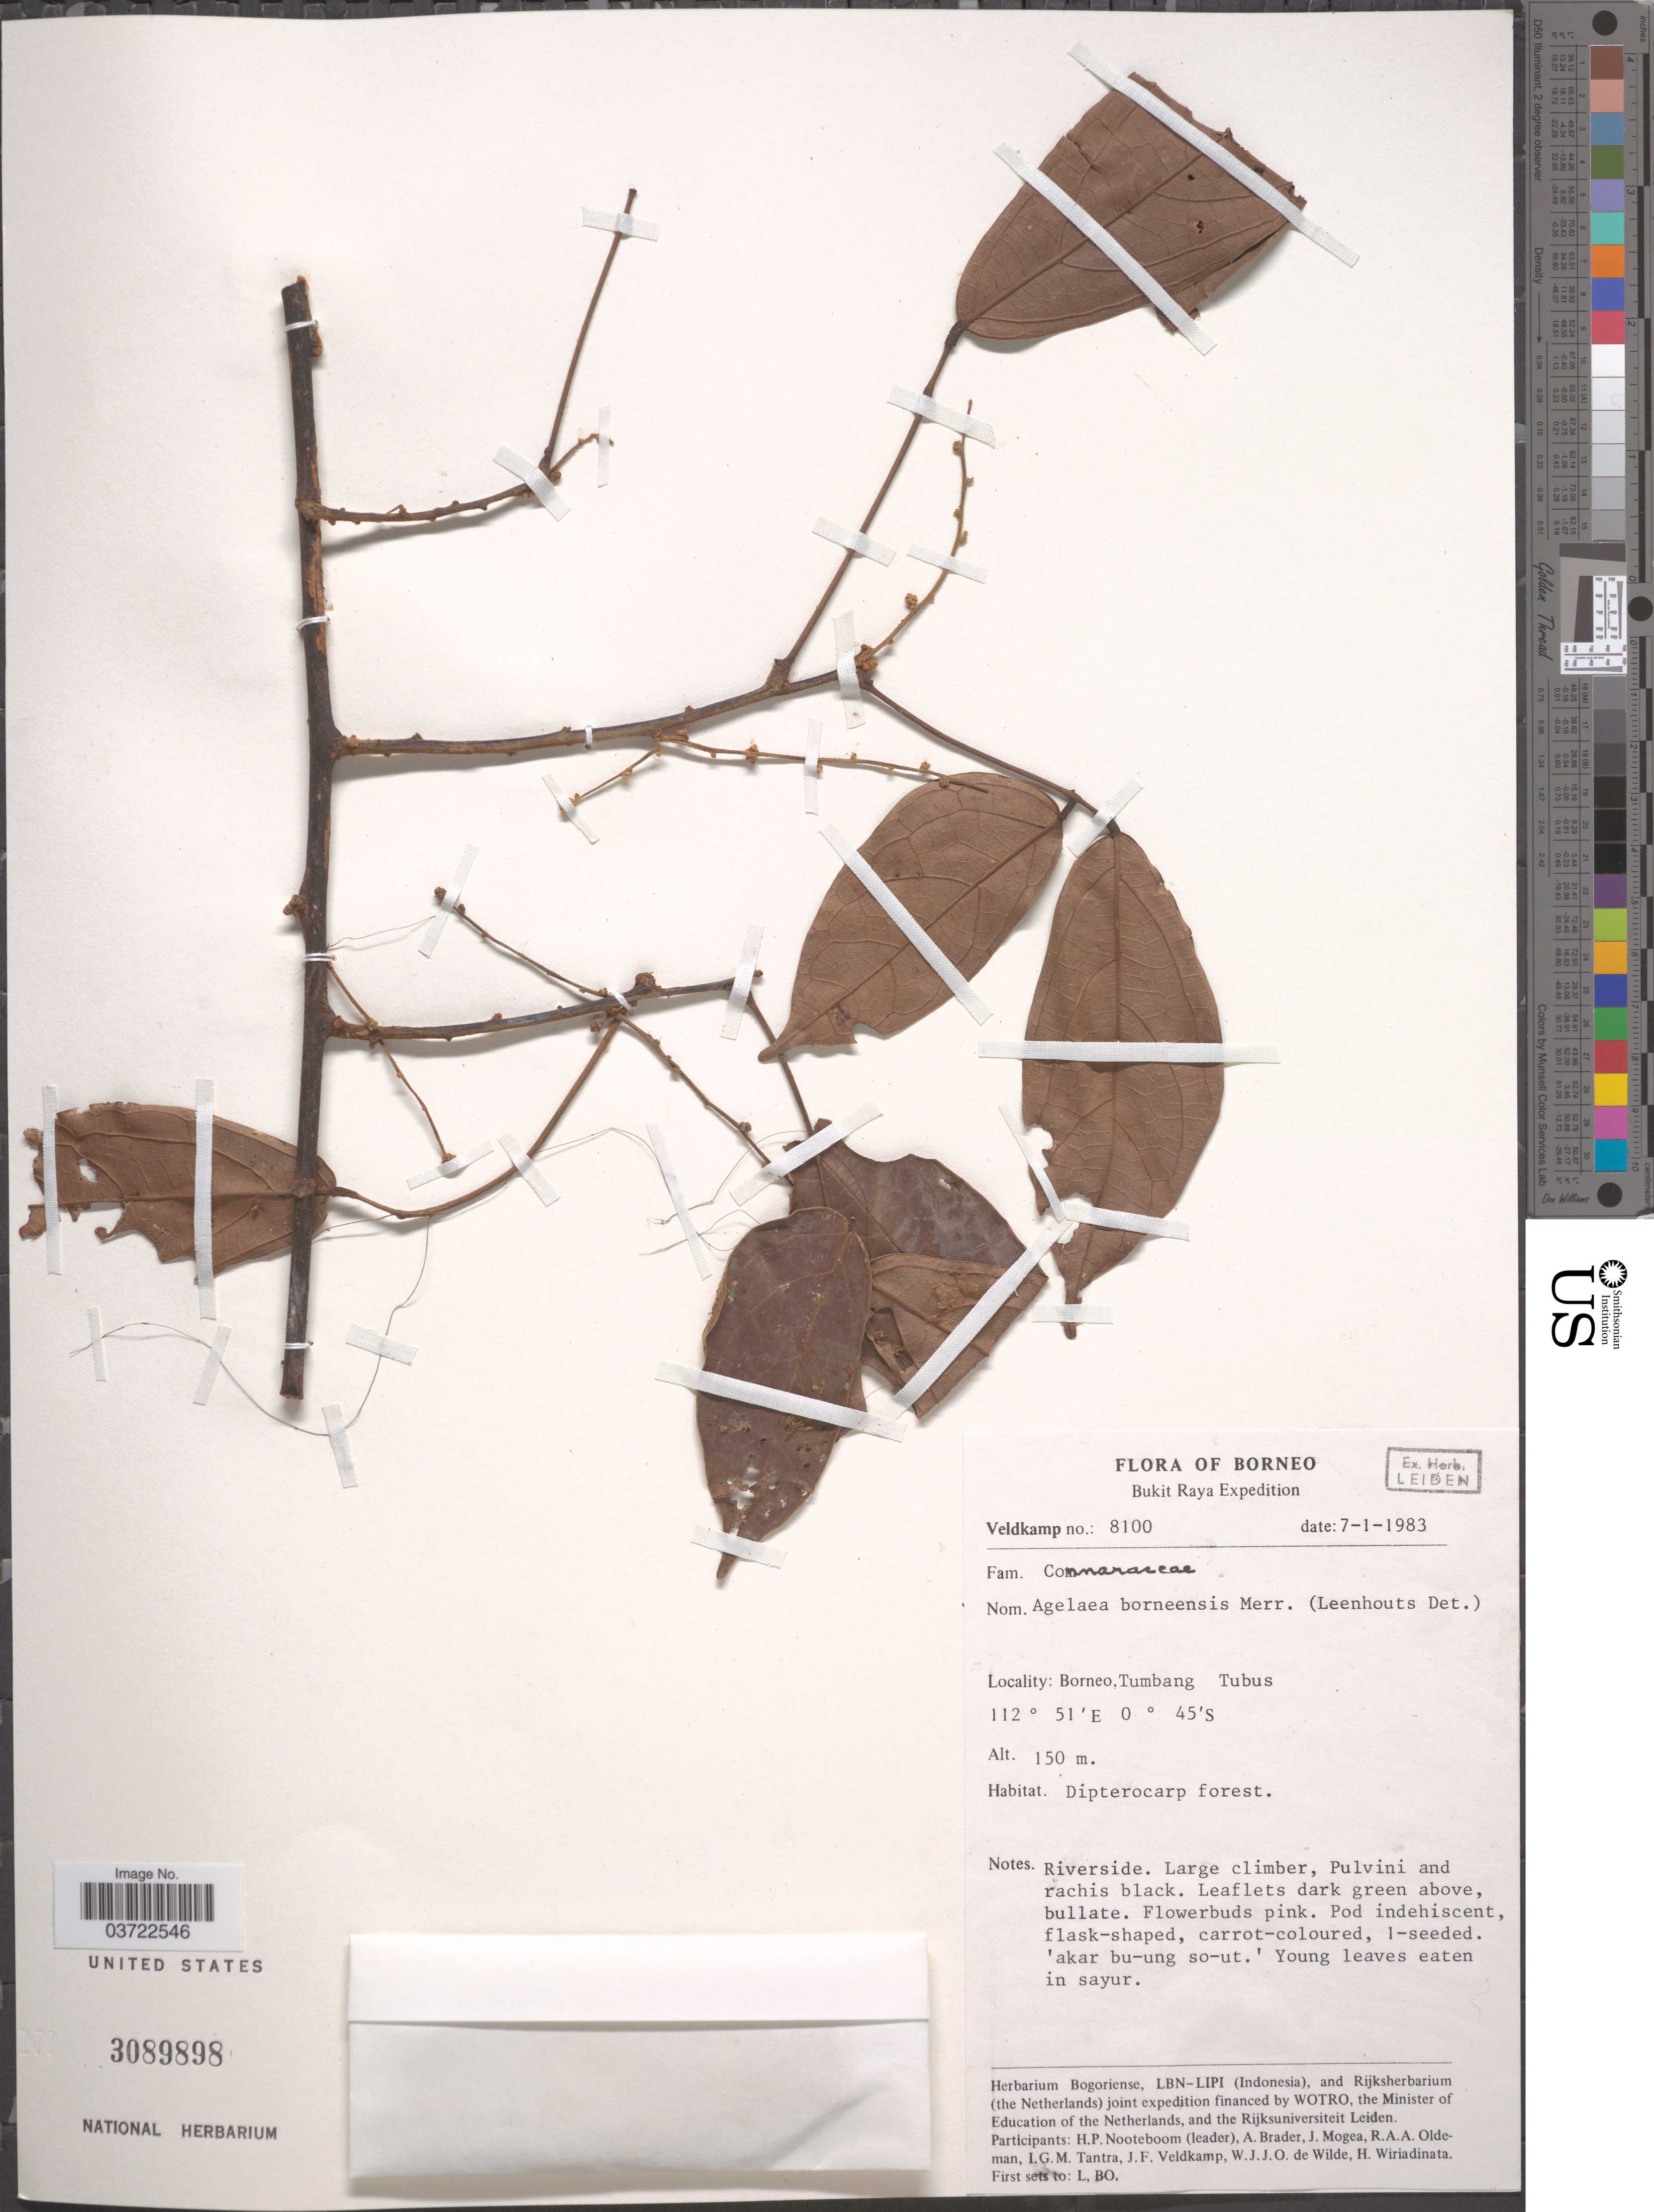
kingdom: Plantae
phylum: Tracheophyta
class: Magnoliopsida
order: Oxalidales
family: Connaraceae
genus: Agelaea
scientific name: Agelaea borneensis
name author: (Hook. f.) Merr.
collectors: J. F. Veldkamp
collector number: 8100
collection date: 1983-01-07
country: Indonesia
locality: Borneo, Tumbang Tubus.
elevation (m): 150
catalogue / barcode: US 3089898